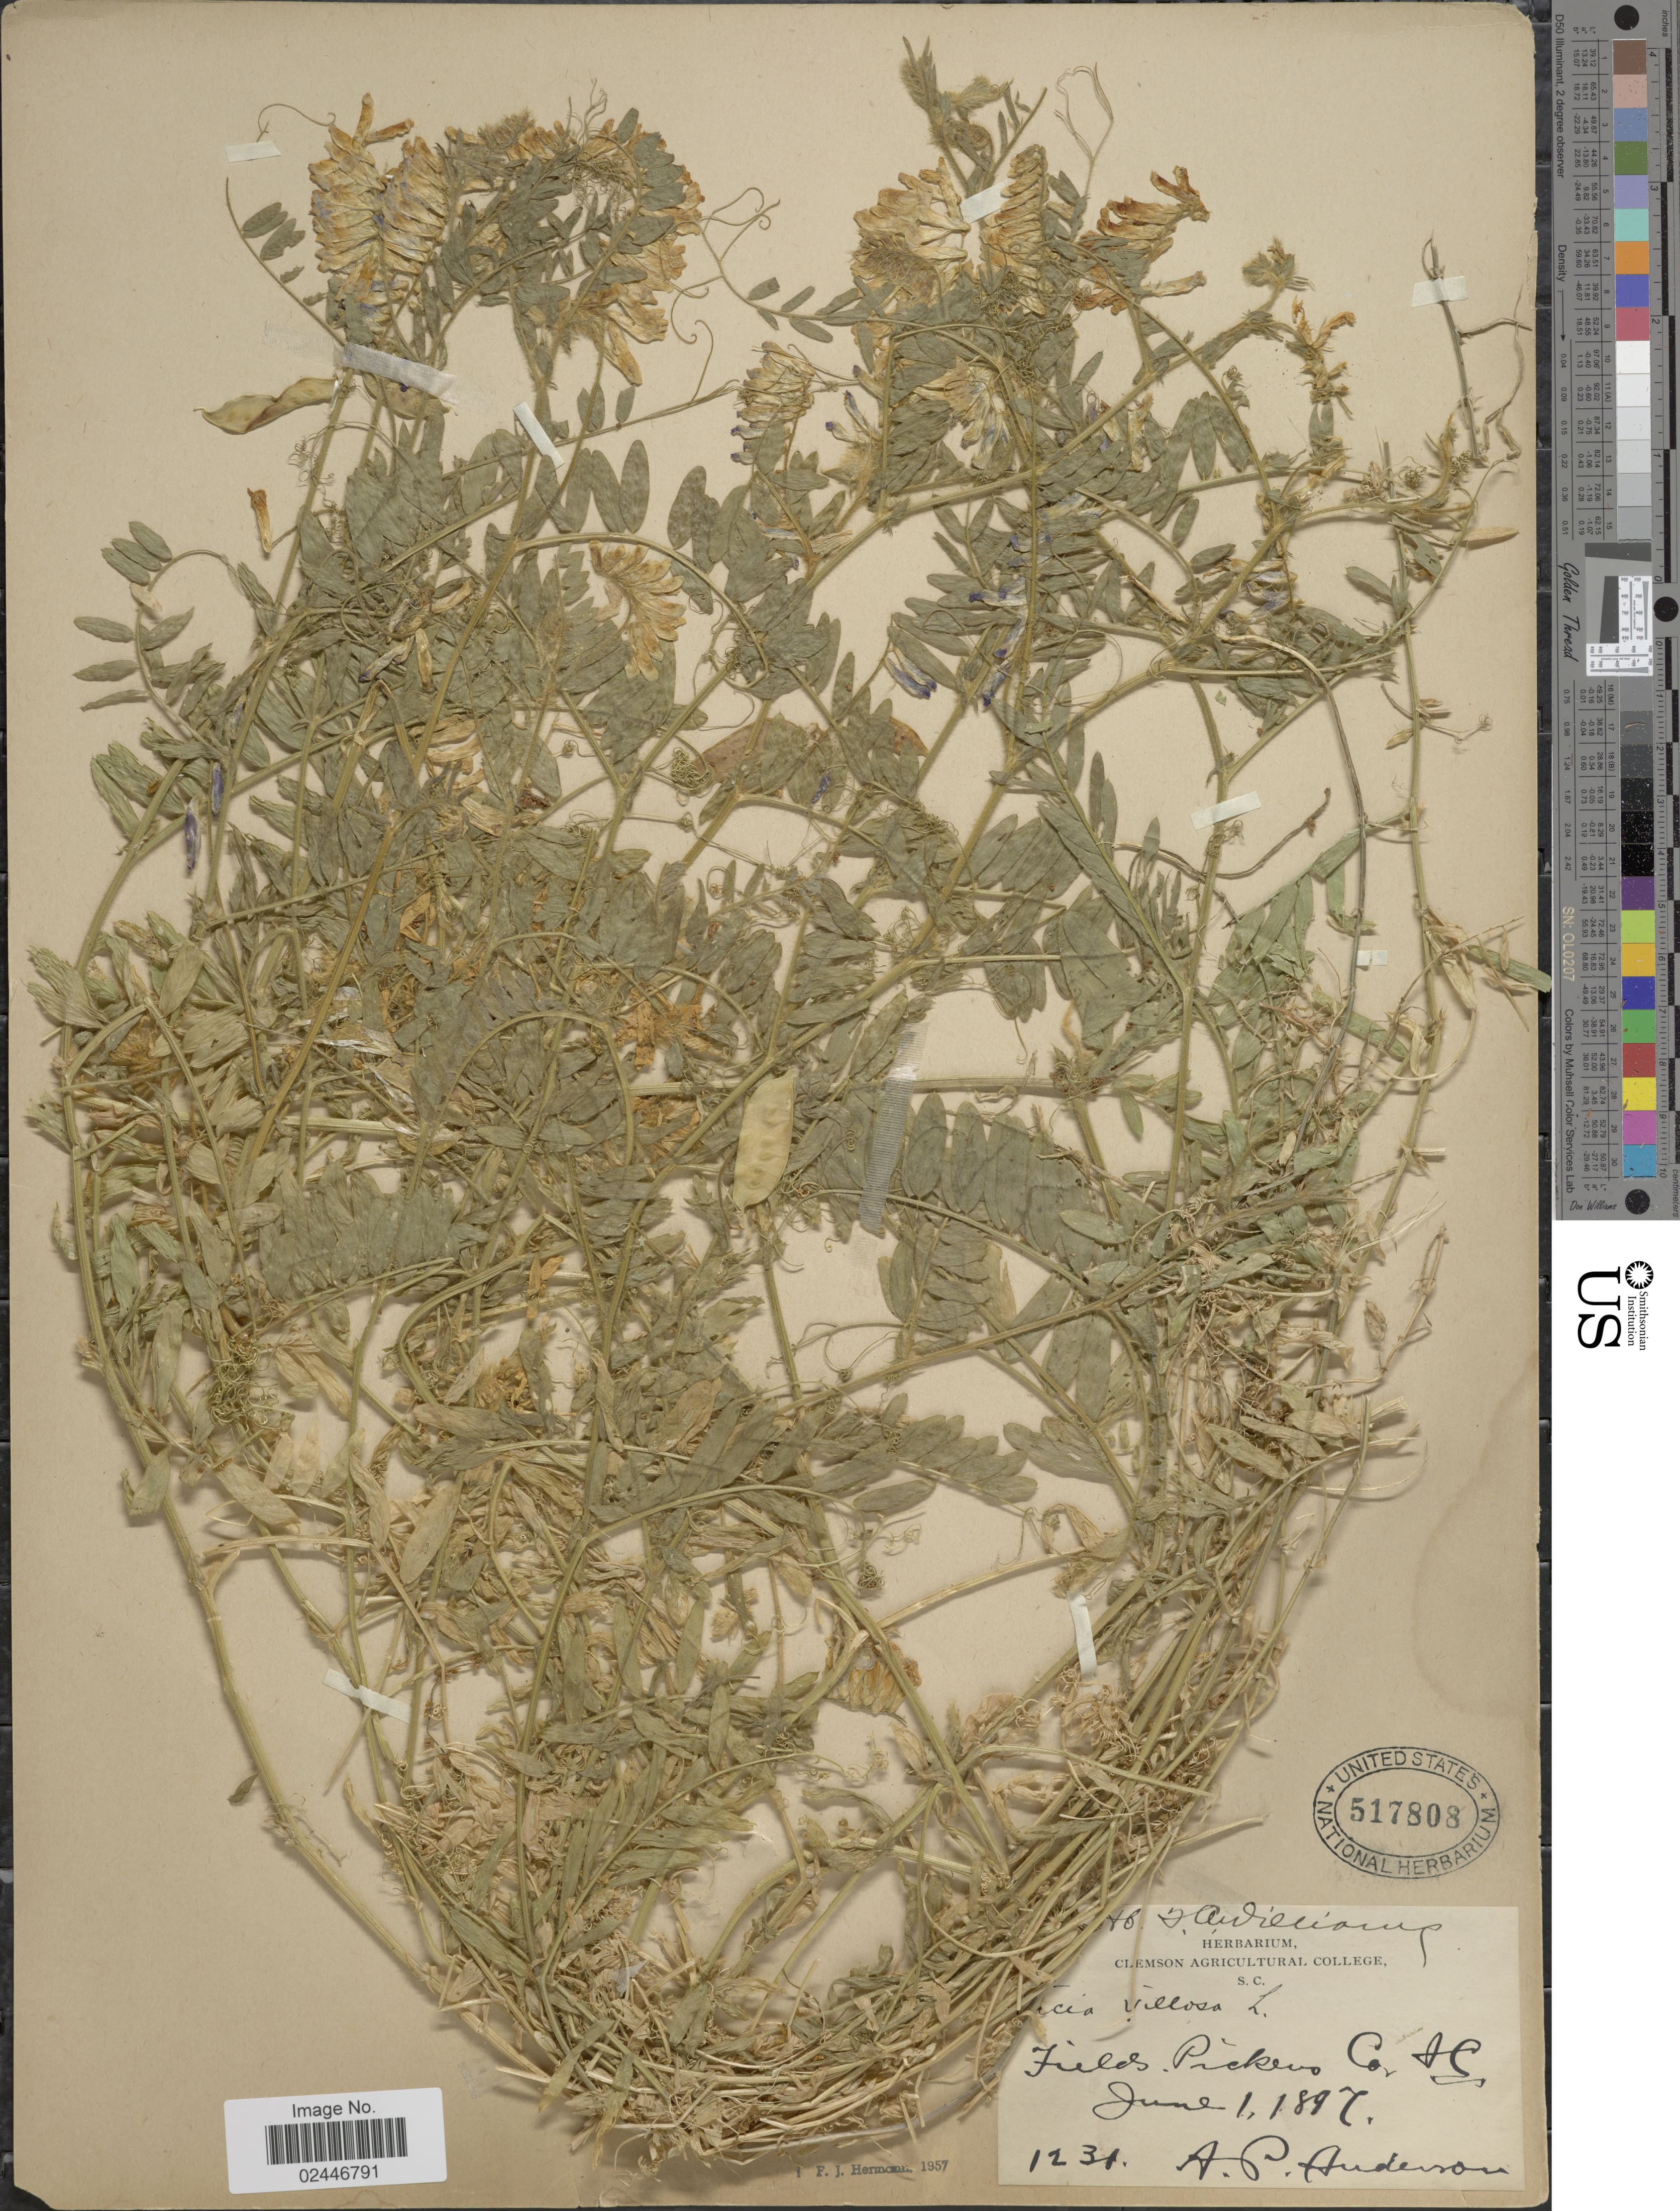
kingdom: Plantae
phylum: Tracheophyta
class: Magnoliopsida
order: Fabales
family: Fabaceae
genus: Vicia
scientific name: Vicia villosa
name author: Roth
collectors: A. P. Anderson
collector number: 1231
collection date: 1897-06-01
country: United States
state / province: South Carolina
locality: Fields, Pickens Co, S.C.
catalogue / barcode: US 517808